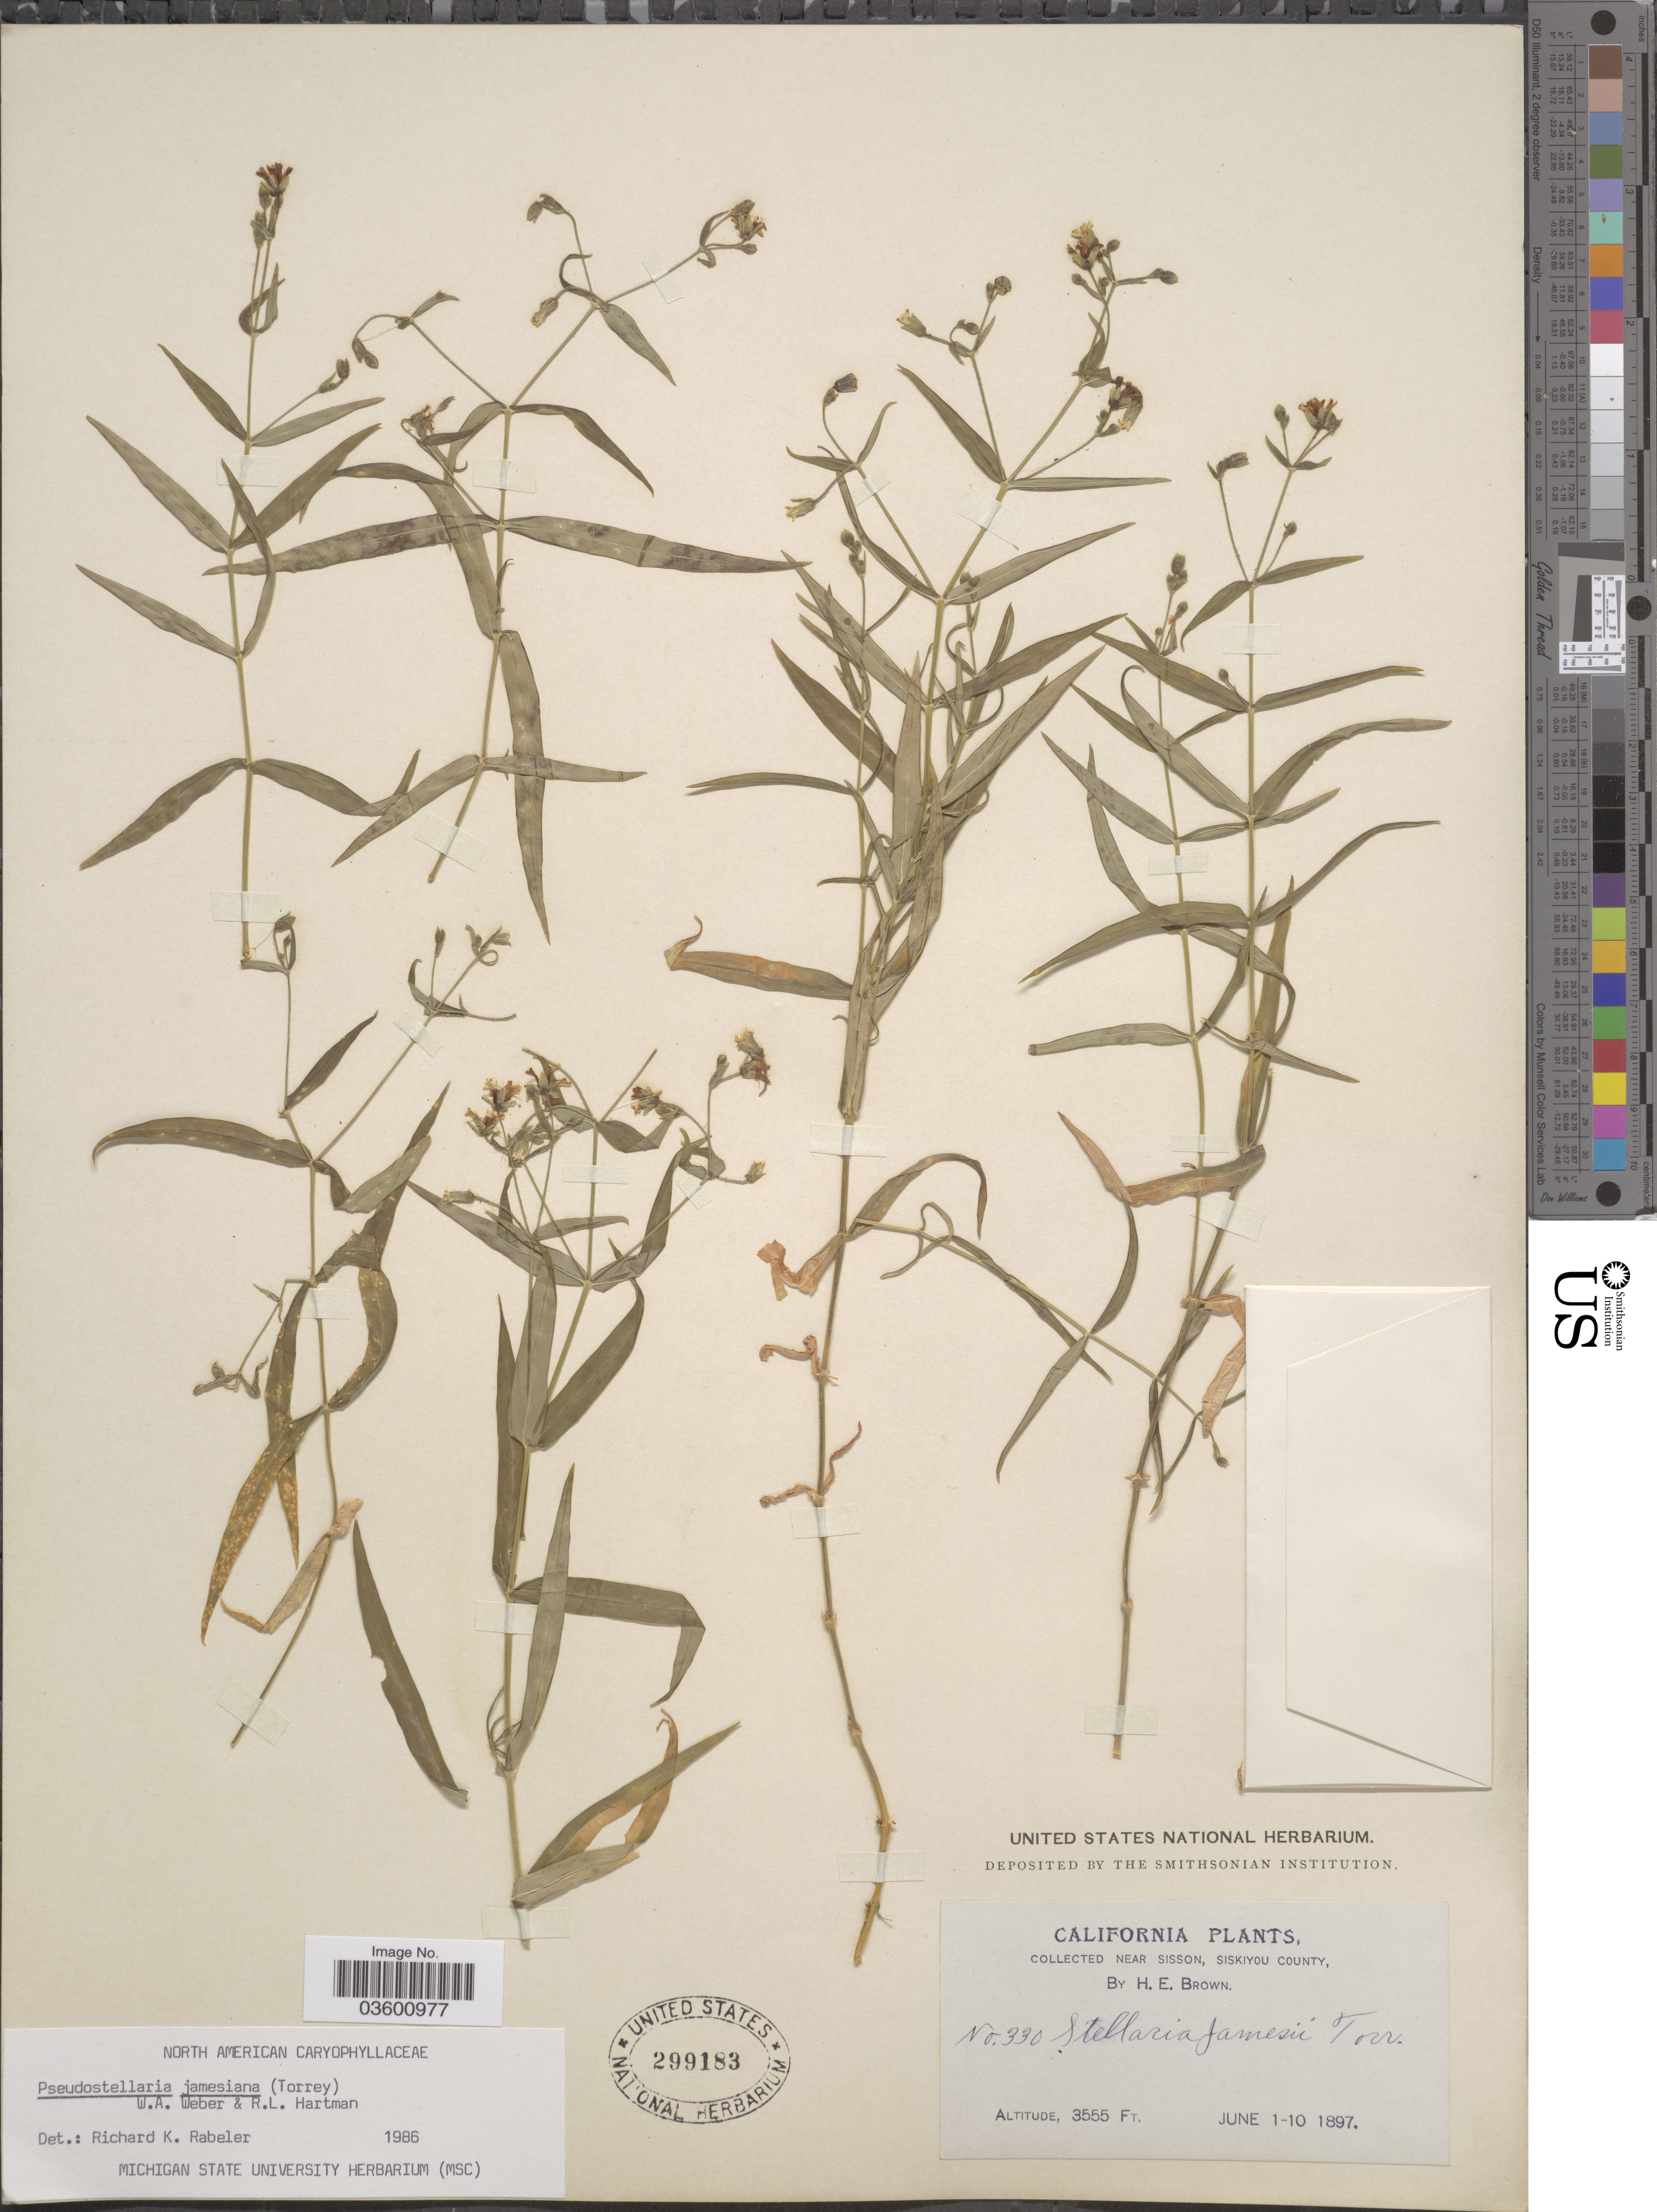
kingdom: Plantae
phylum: Tracheophyta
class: Magnoliopsida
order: Caryophyllales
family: Caryophyllaceae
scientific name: Torreyostellaria jamesiana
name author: (Torr.) Gang Yao et al.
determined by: Strong, M. T., (US), Smithsonian Institution - National Museum of Natural History (UNITED STATES)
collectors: H. E. Brown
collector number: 330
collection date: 1897-06-01/1897-06-10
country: United States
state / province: California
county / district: Siskiyou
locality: Near Sisson, Siskiyou County.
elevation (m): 1084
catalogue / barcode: US 299183